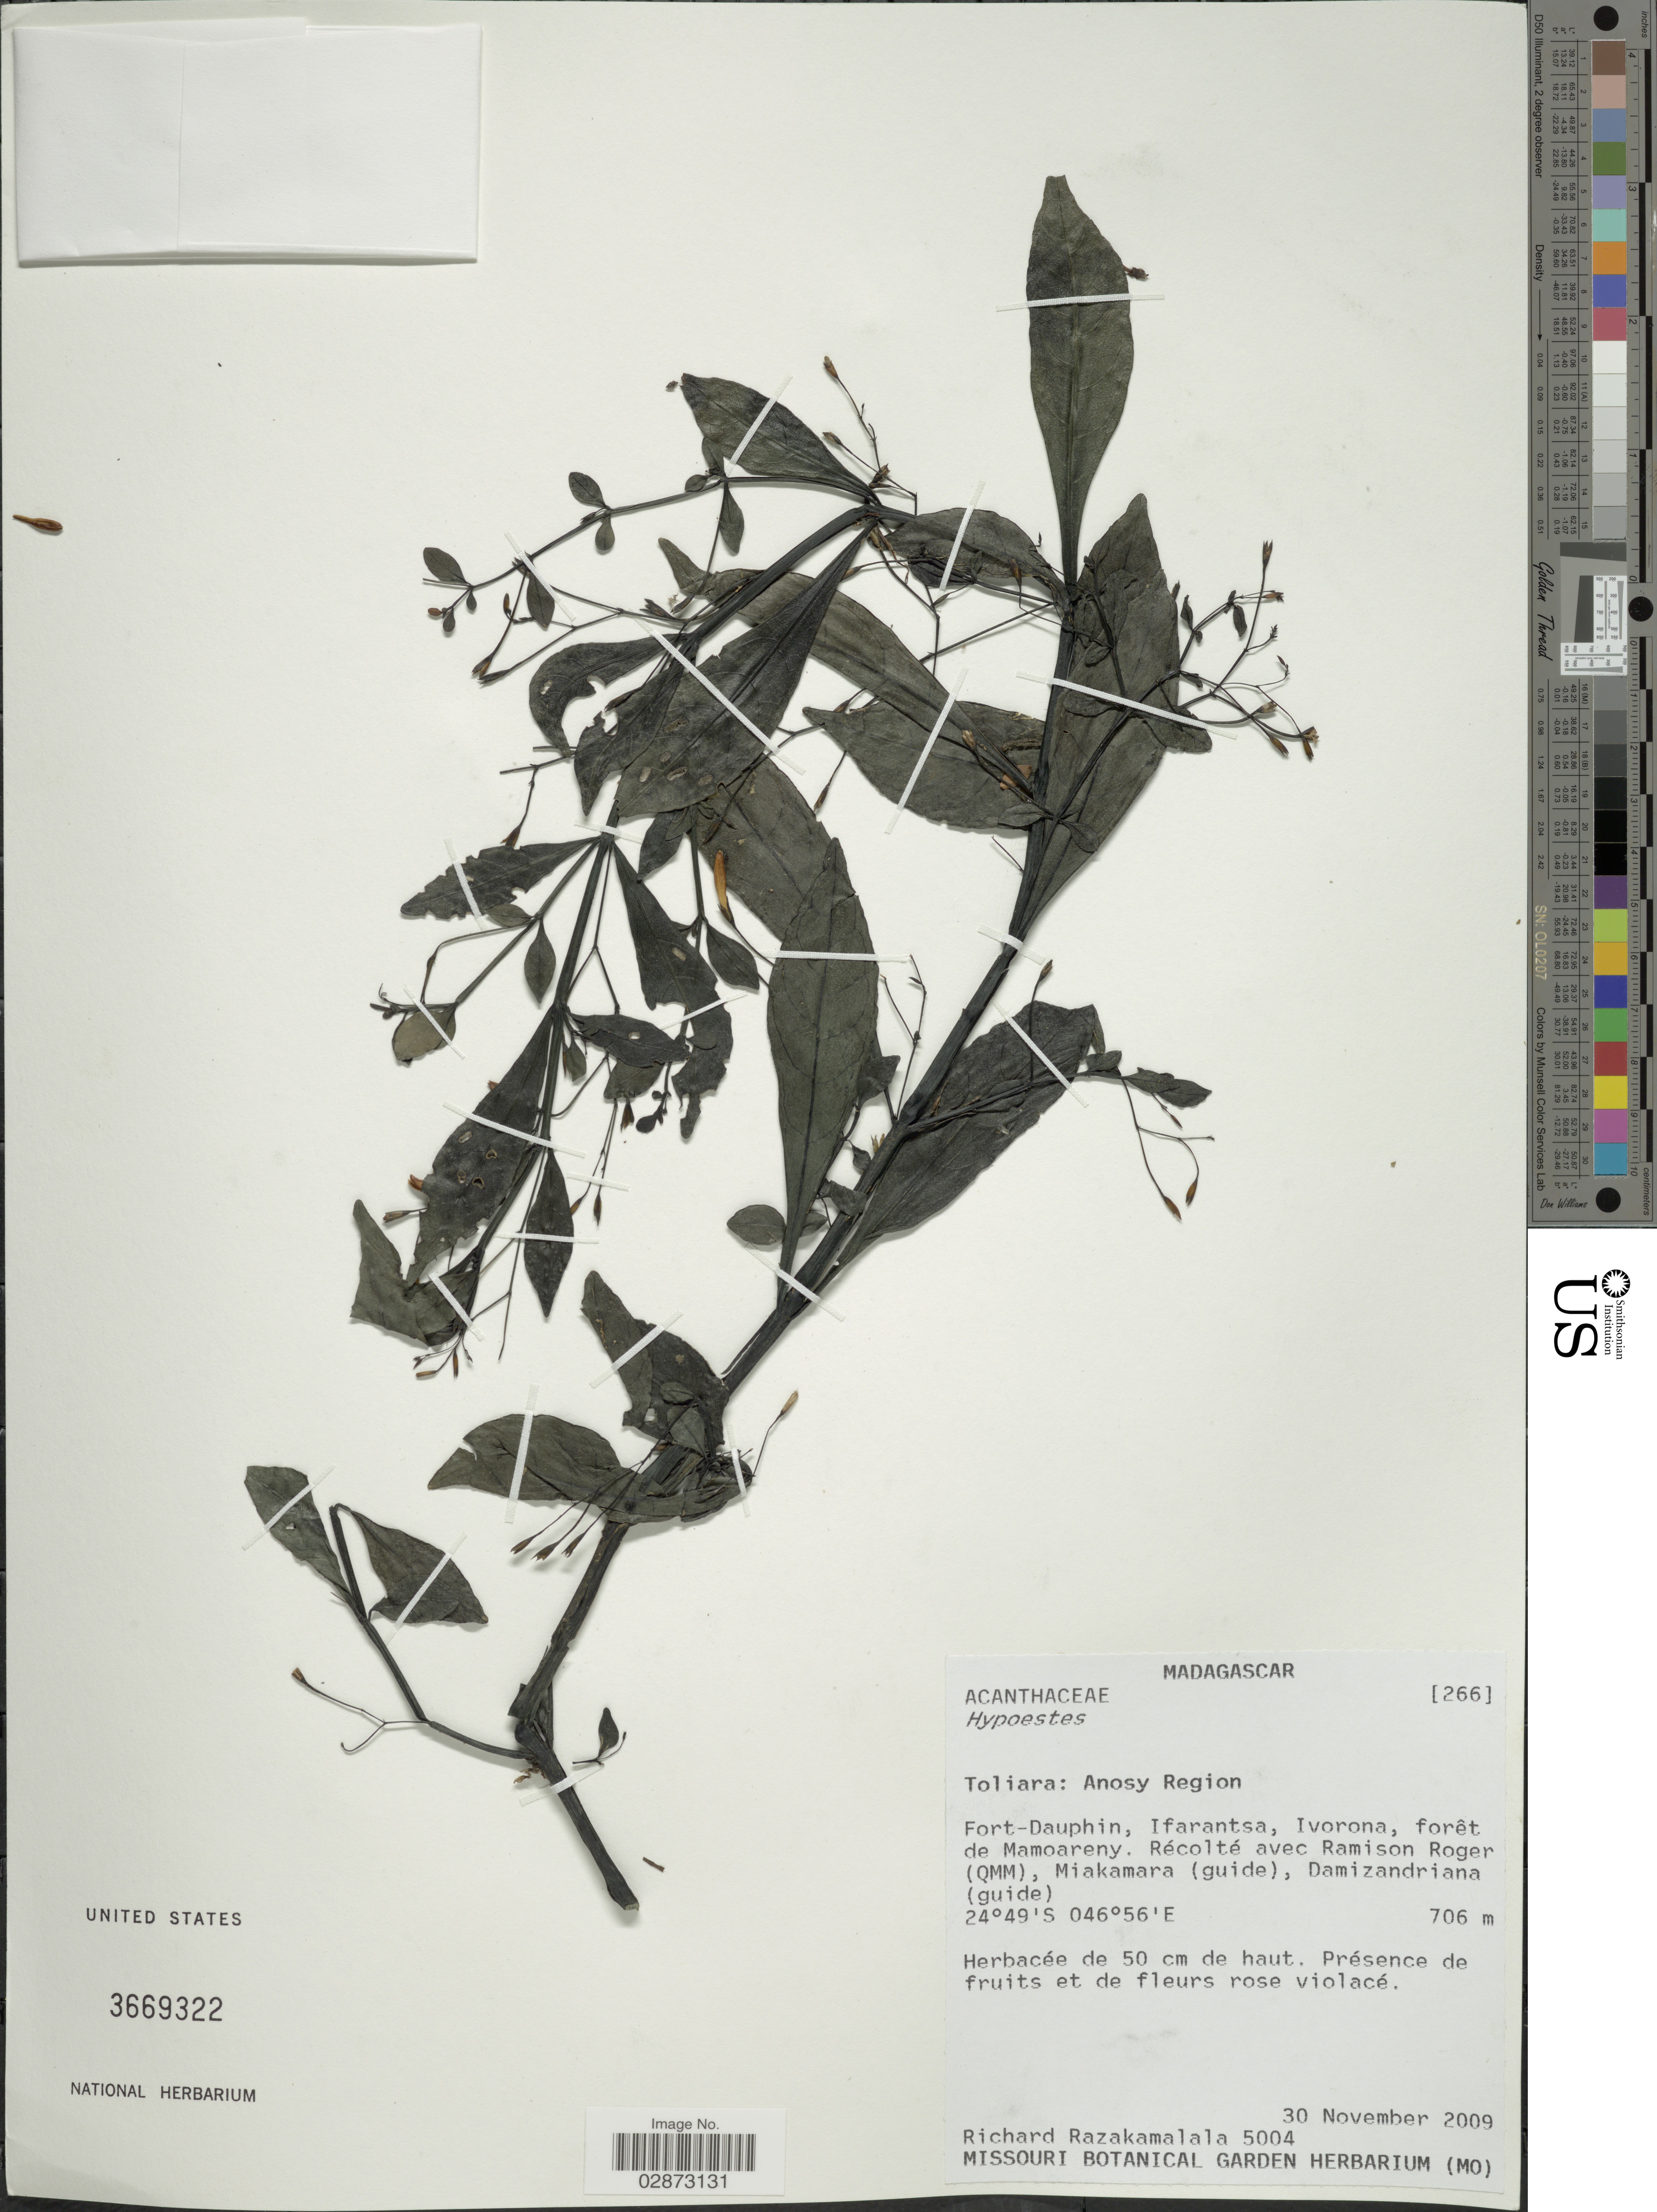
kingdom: Plantae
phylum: Tracheophyta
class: Magnoliopsida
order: Lamiales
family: Acanthaceae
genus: Hypoestes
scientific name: Hypoestes sp.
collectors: R. Razakamalala, R. Ramison, Miakamara & Damizandriana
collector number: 5004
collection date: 2009-11-30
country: Madagascar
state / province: Anosy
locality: Anosy Region. Fort-Dauphin, Ifarantsa, Ivorona, forêt de Mamoareny.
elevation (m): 706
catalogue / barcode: US 3669322